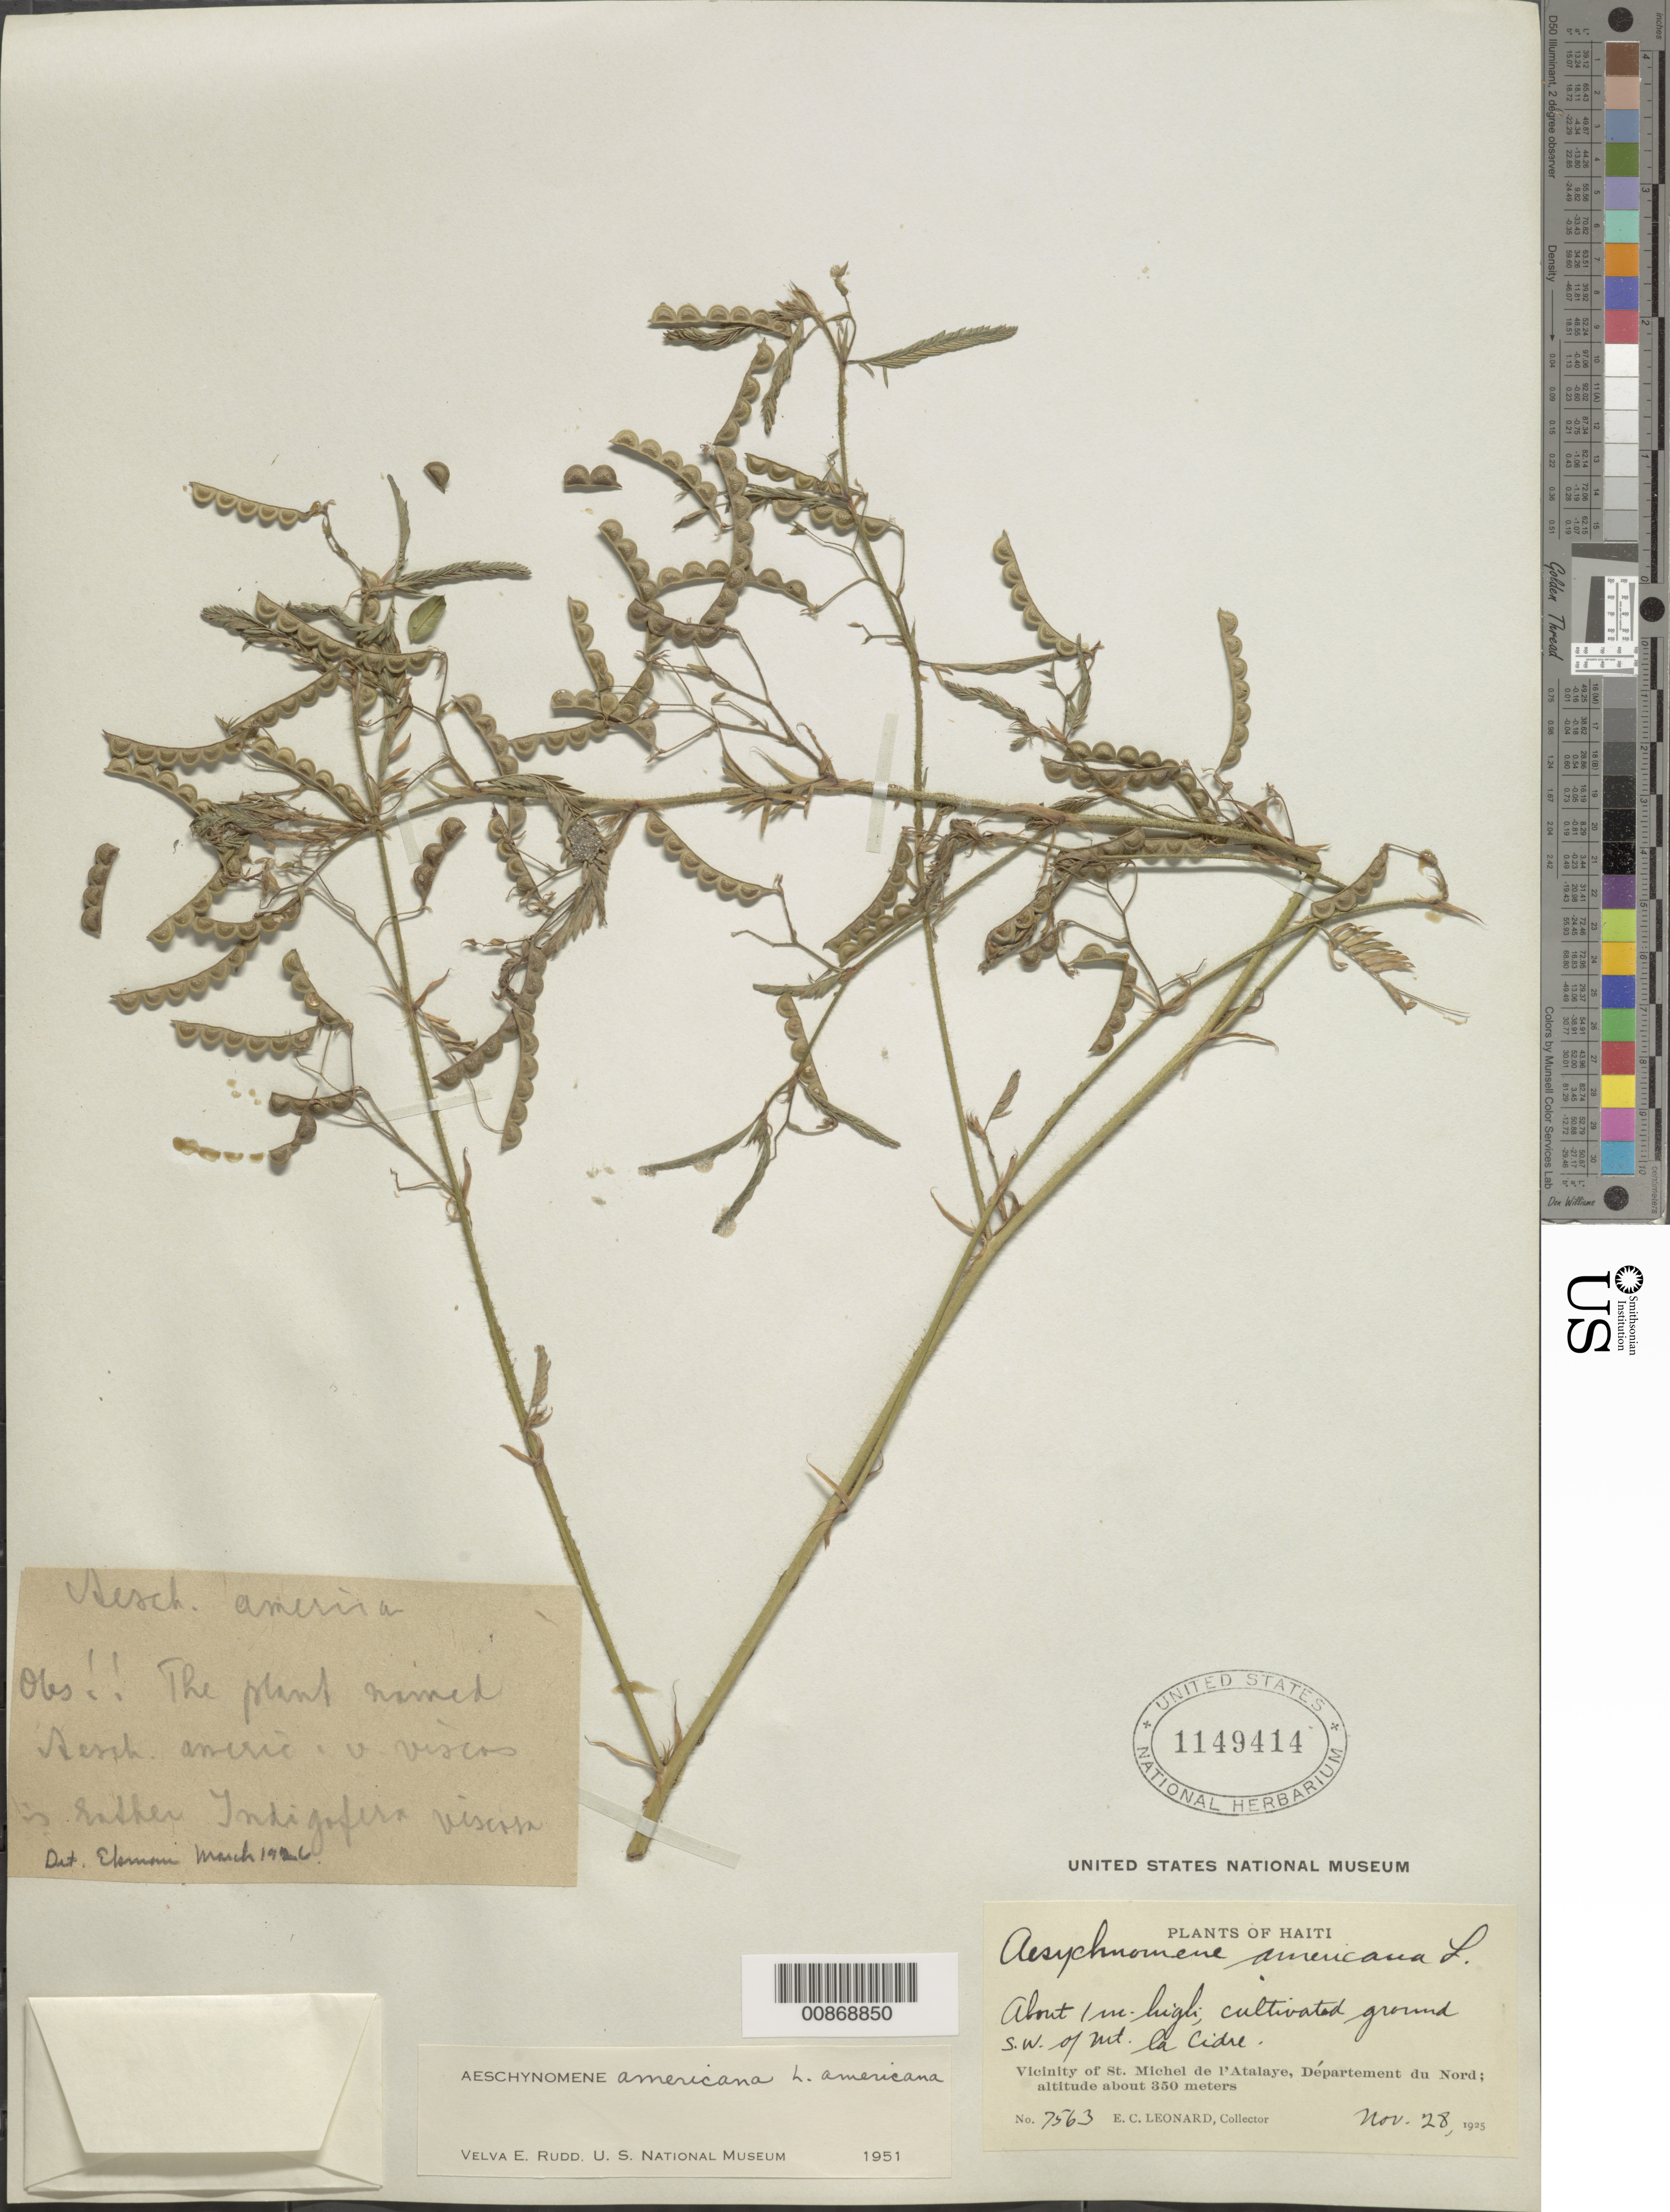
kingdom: Plantae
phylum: Tracheophyta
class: Magnoliopsida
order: Fabales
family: Fabaceae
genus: Aeschynomene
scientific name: Aeschynomene americana var. americana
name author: L.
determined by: Rudd, V. E.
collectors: E. C. Leonard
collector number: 7563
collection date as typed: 28 Nov 1925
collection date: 1925-11-28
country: Haiti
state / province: Nord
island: Hispaniola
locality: Vicinity of St. Michel de l'Atalaye. SW of Mt. la Cidre.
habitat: Cultivated ground.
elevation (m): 350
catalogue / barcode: US 1149414